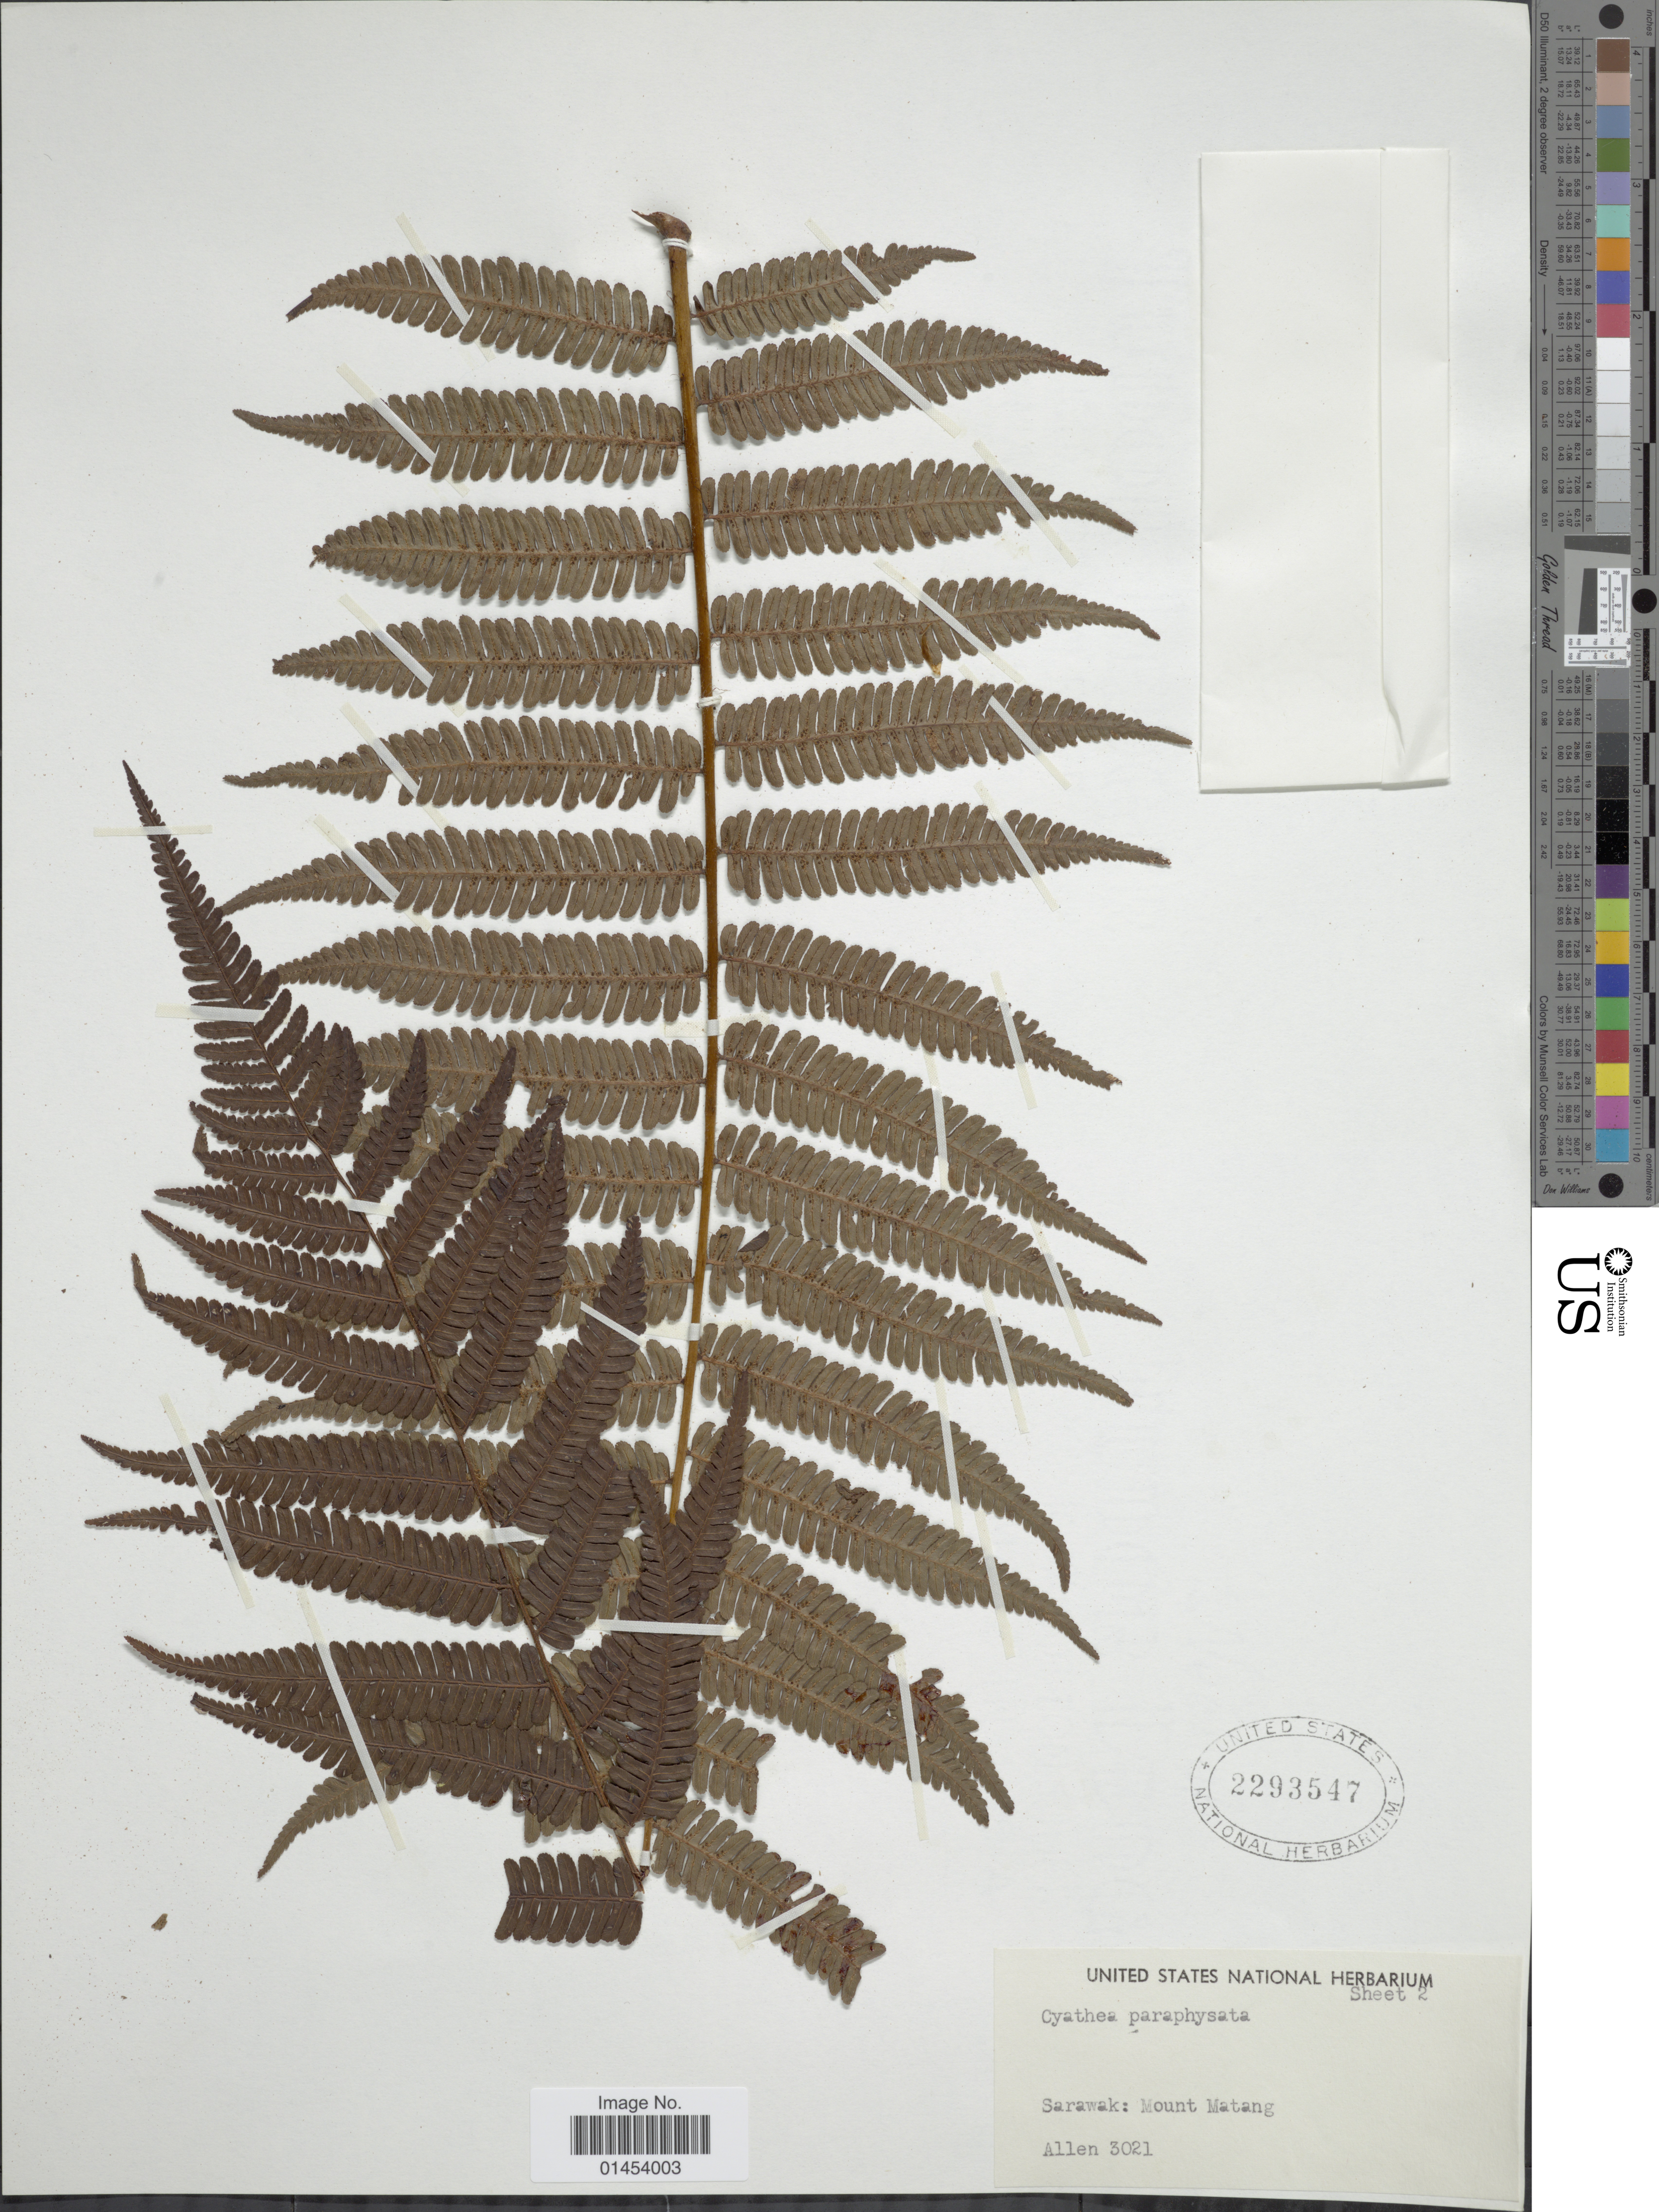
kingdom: Plantae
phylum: Tracheophyta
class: Polypodiopsida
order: Cyatheales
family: Cyatheaceae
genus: Cyathea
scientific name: Cyathea squamulata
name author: (Blume) Copel.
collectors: -- Allen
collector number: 3021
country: Malaysia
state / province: Sarawak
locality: Mount Matang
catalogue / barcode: US 2293547